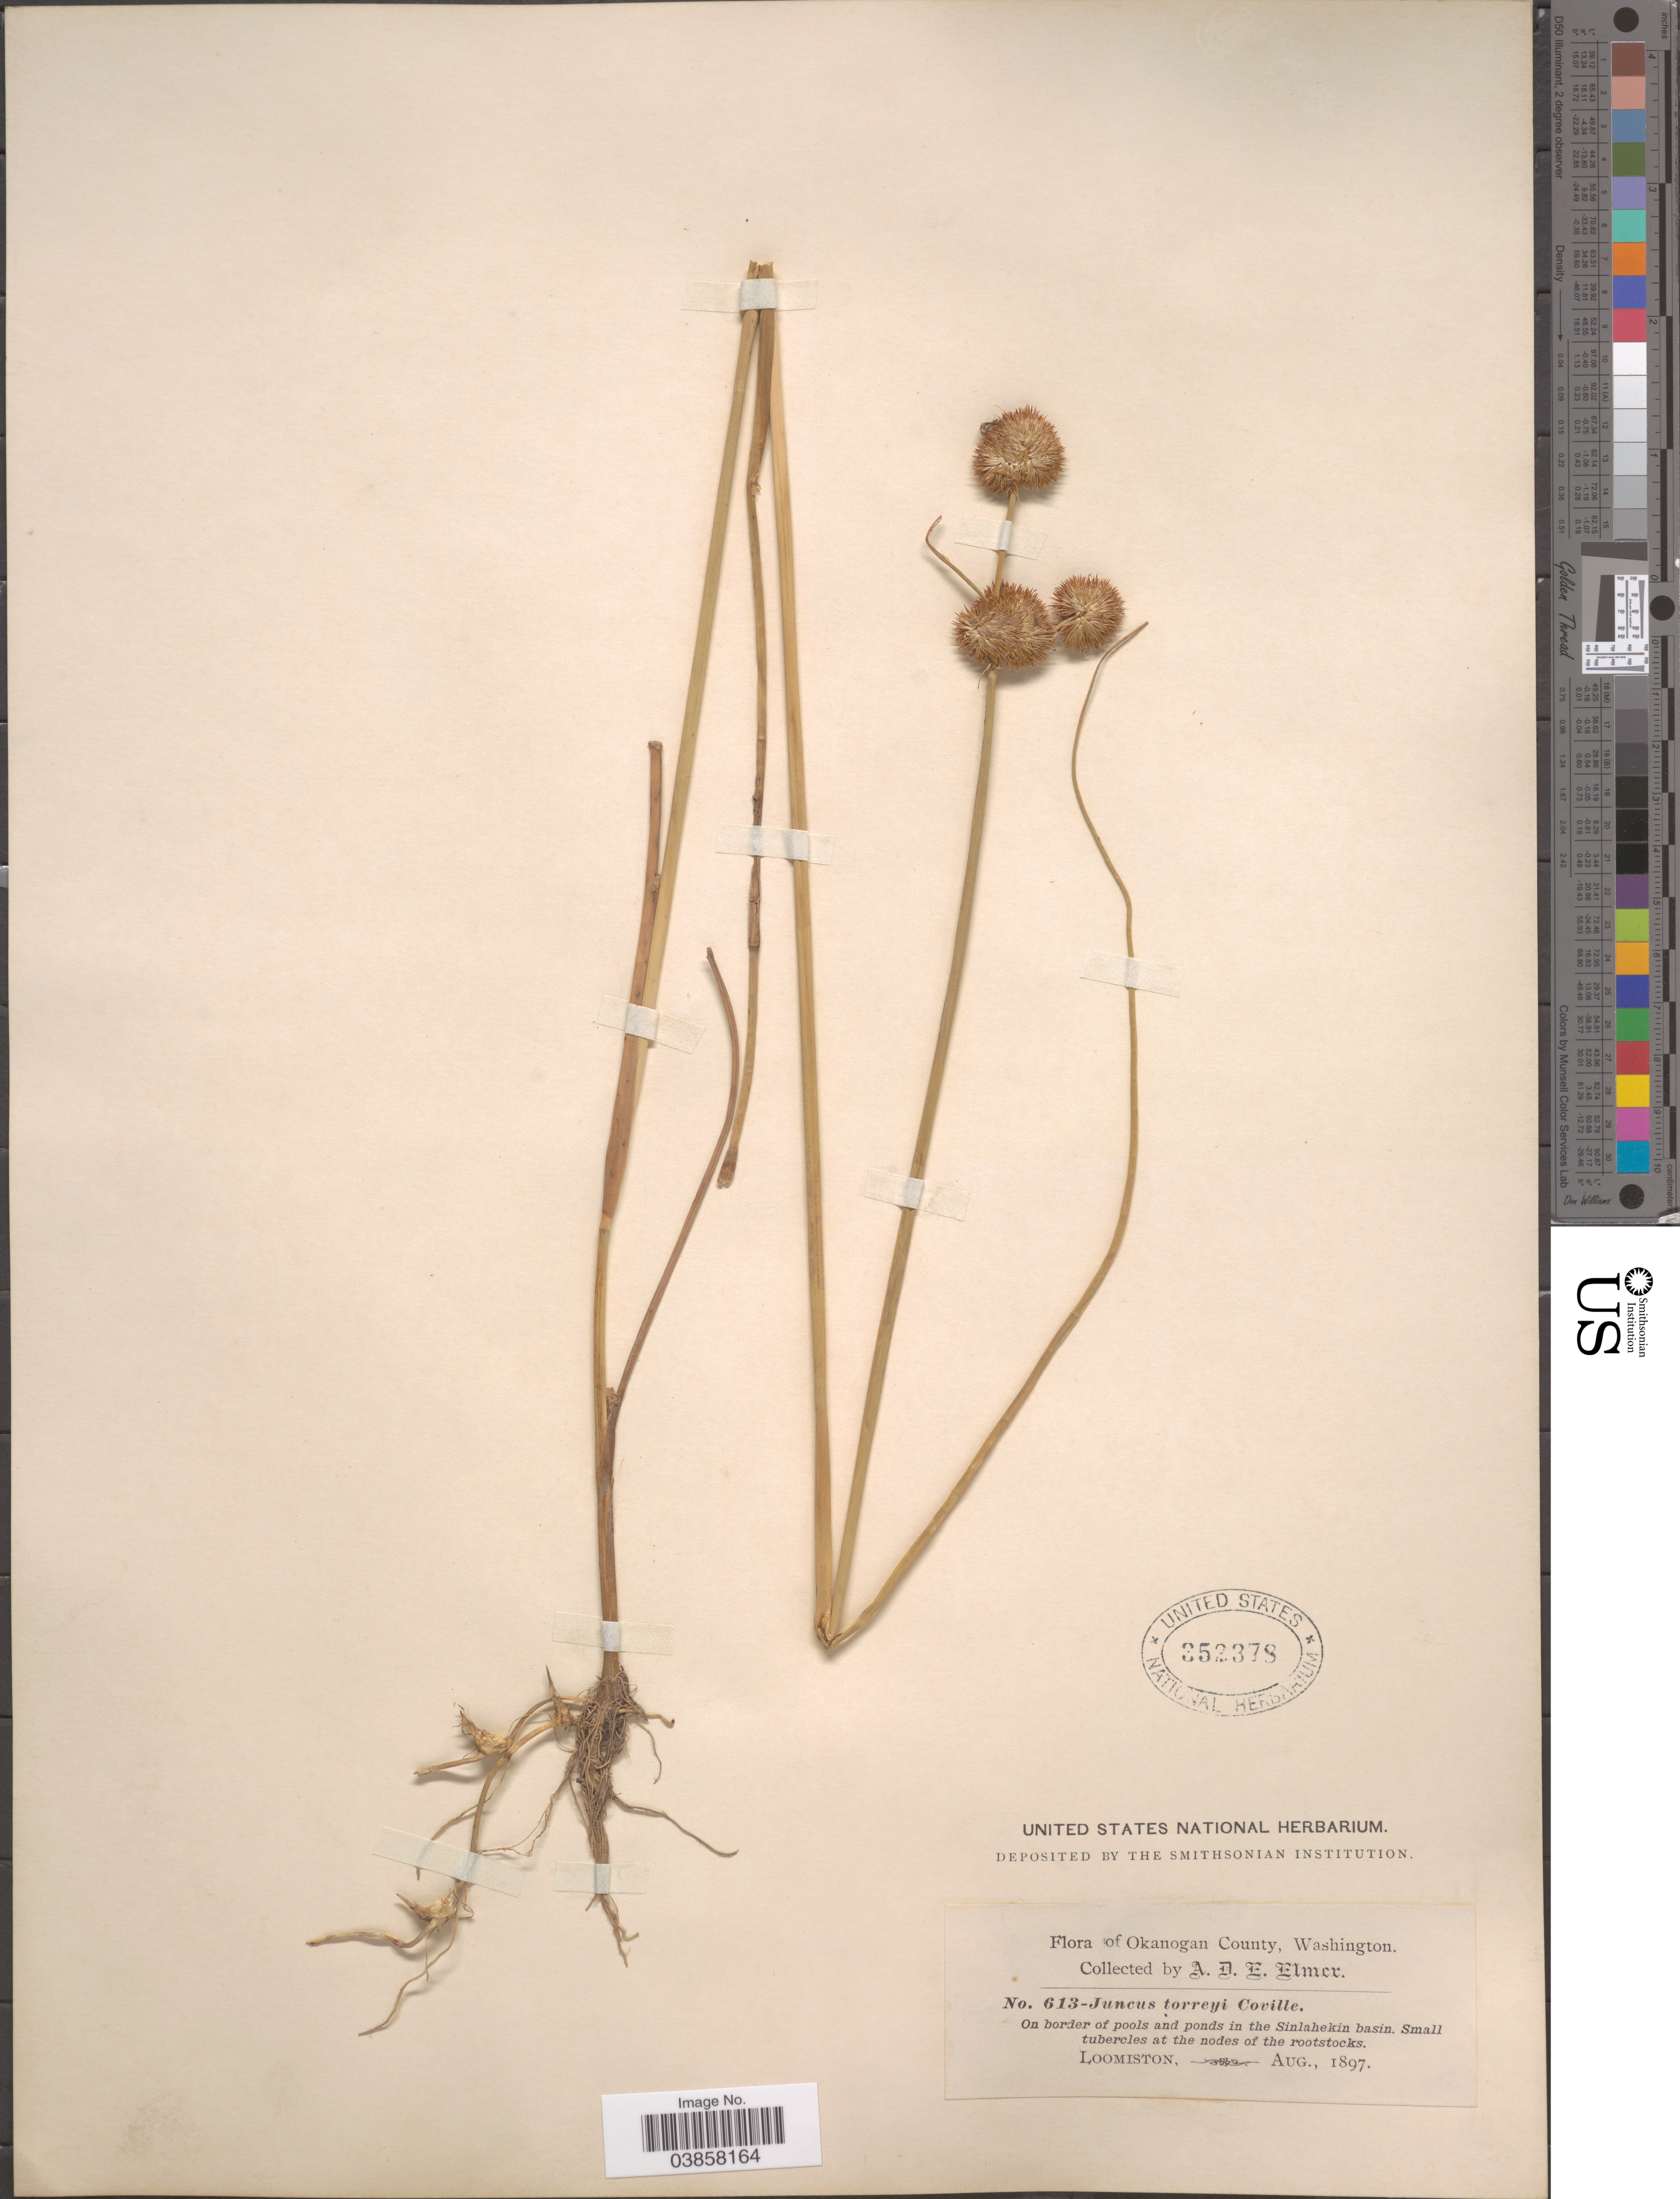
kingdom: Plantae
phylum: Tracheophyta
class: Liliopsida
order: Poales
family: Juncaceae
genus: Juncus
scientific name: Juncus torreyi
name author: Coville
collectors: A. D. E. Elmer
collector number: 613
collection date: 1897-08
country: United States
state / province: Washington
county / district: Okanogan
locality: Okanogan County. In the Sinlahekin basin. Loomiston.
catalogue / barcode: US 352378